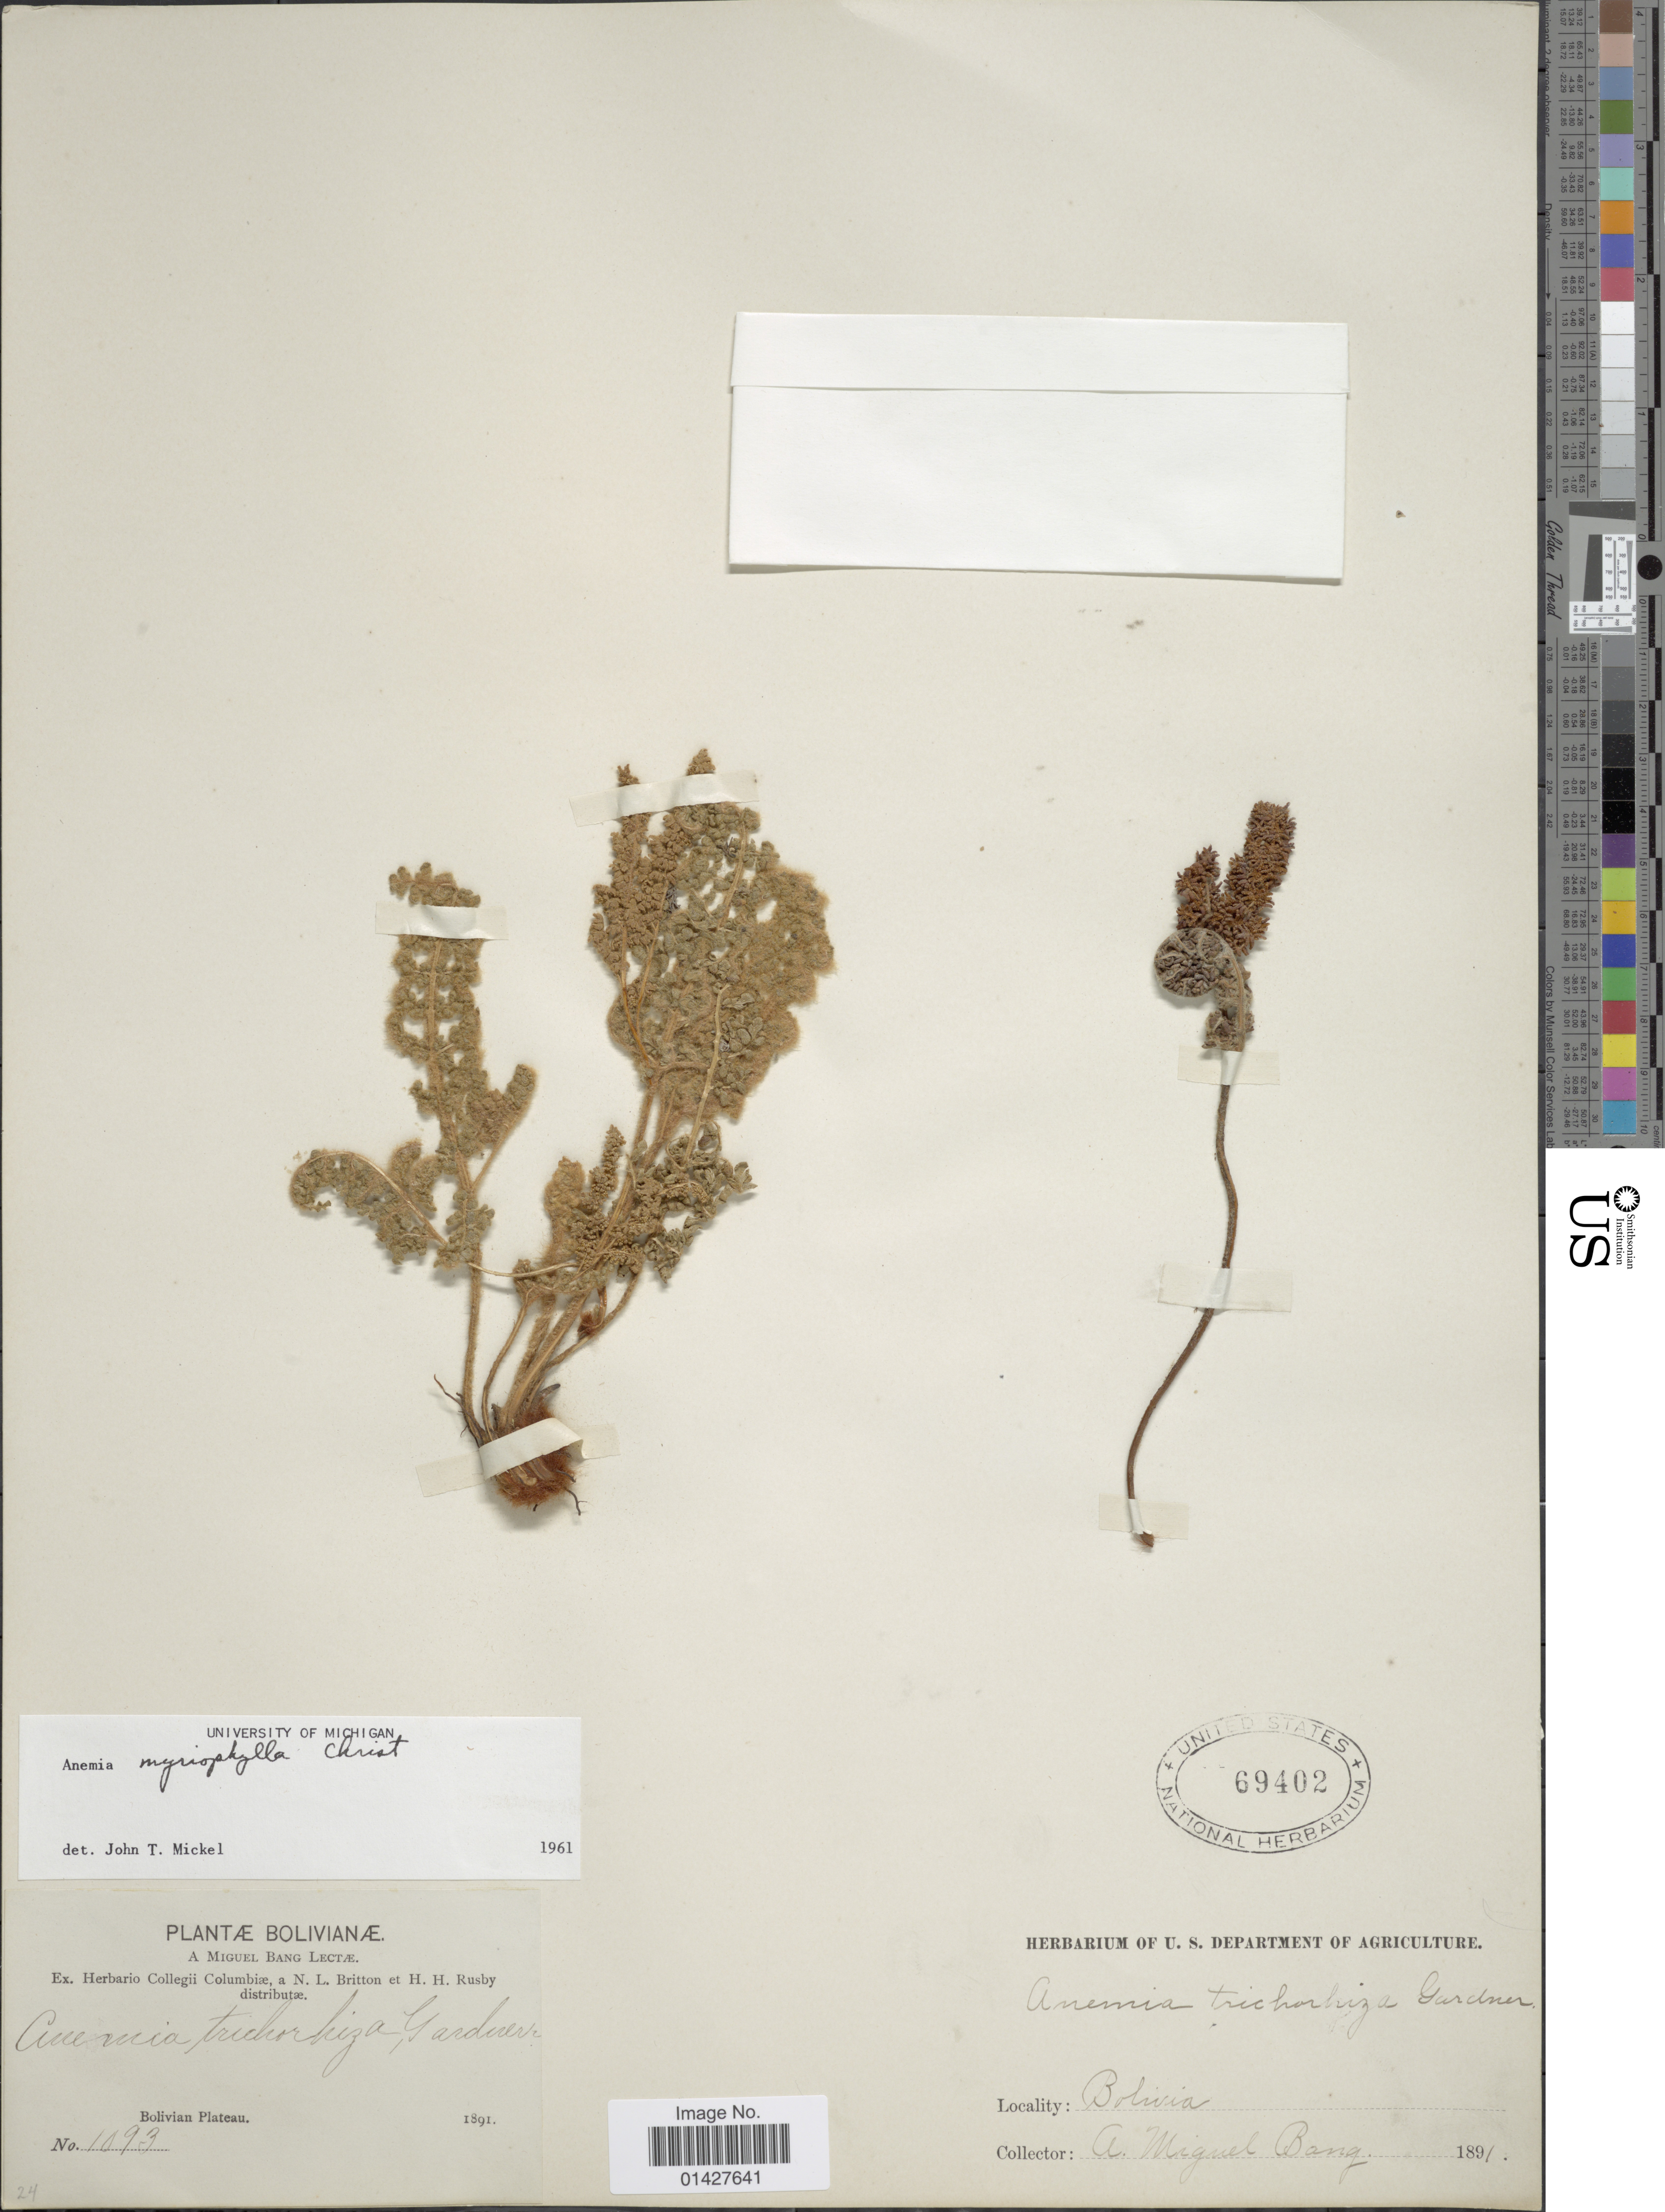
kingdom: Plantae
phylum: Tracheophyta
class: Polypodiopsida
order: Schizaeales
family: Anemiaceae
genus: Anemia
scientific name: Anemia myriophylla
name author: Christ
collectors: M. Bang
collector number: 1093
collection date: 1891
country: Bolivia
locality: Bolivian Plateau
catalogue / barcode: US 69402